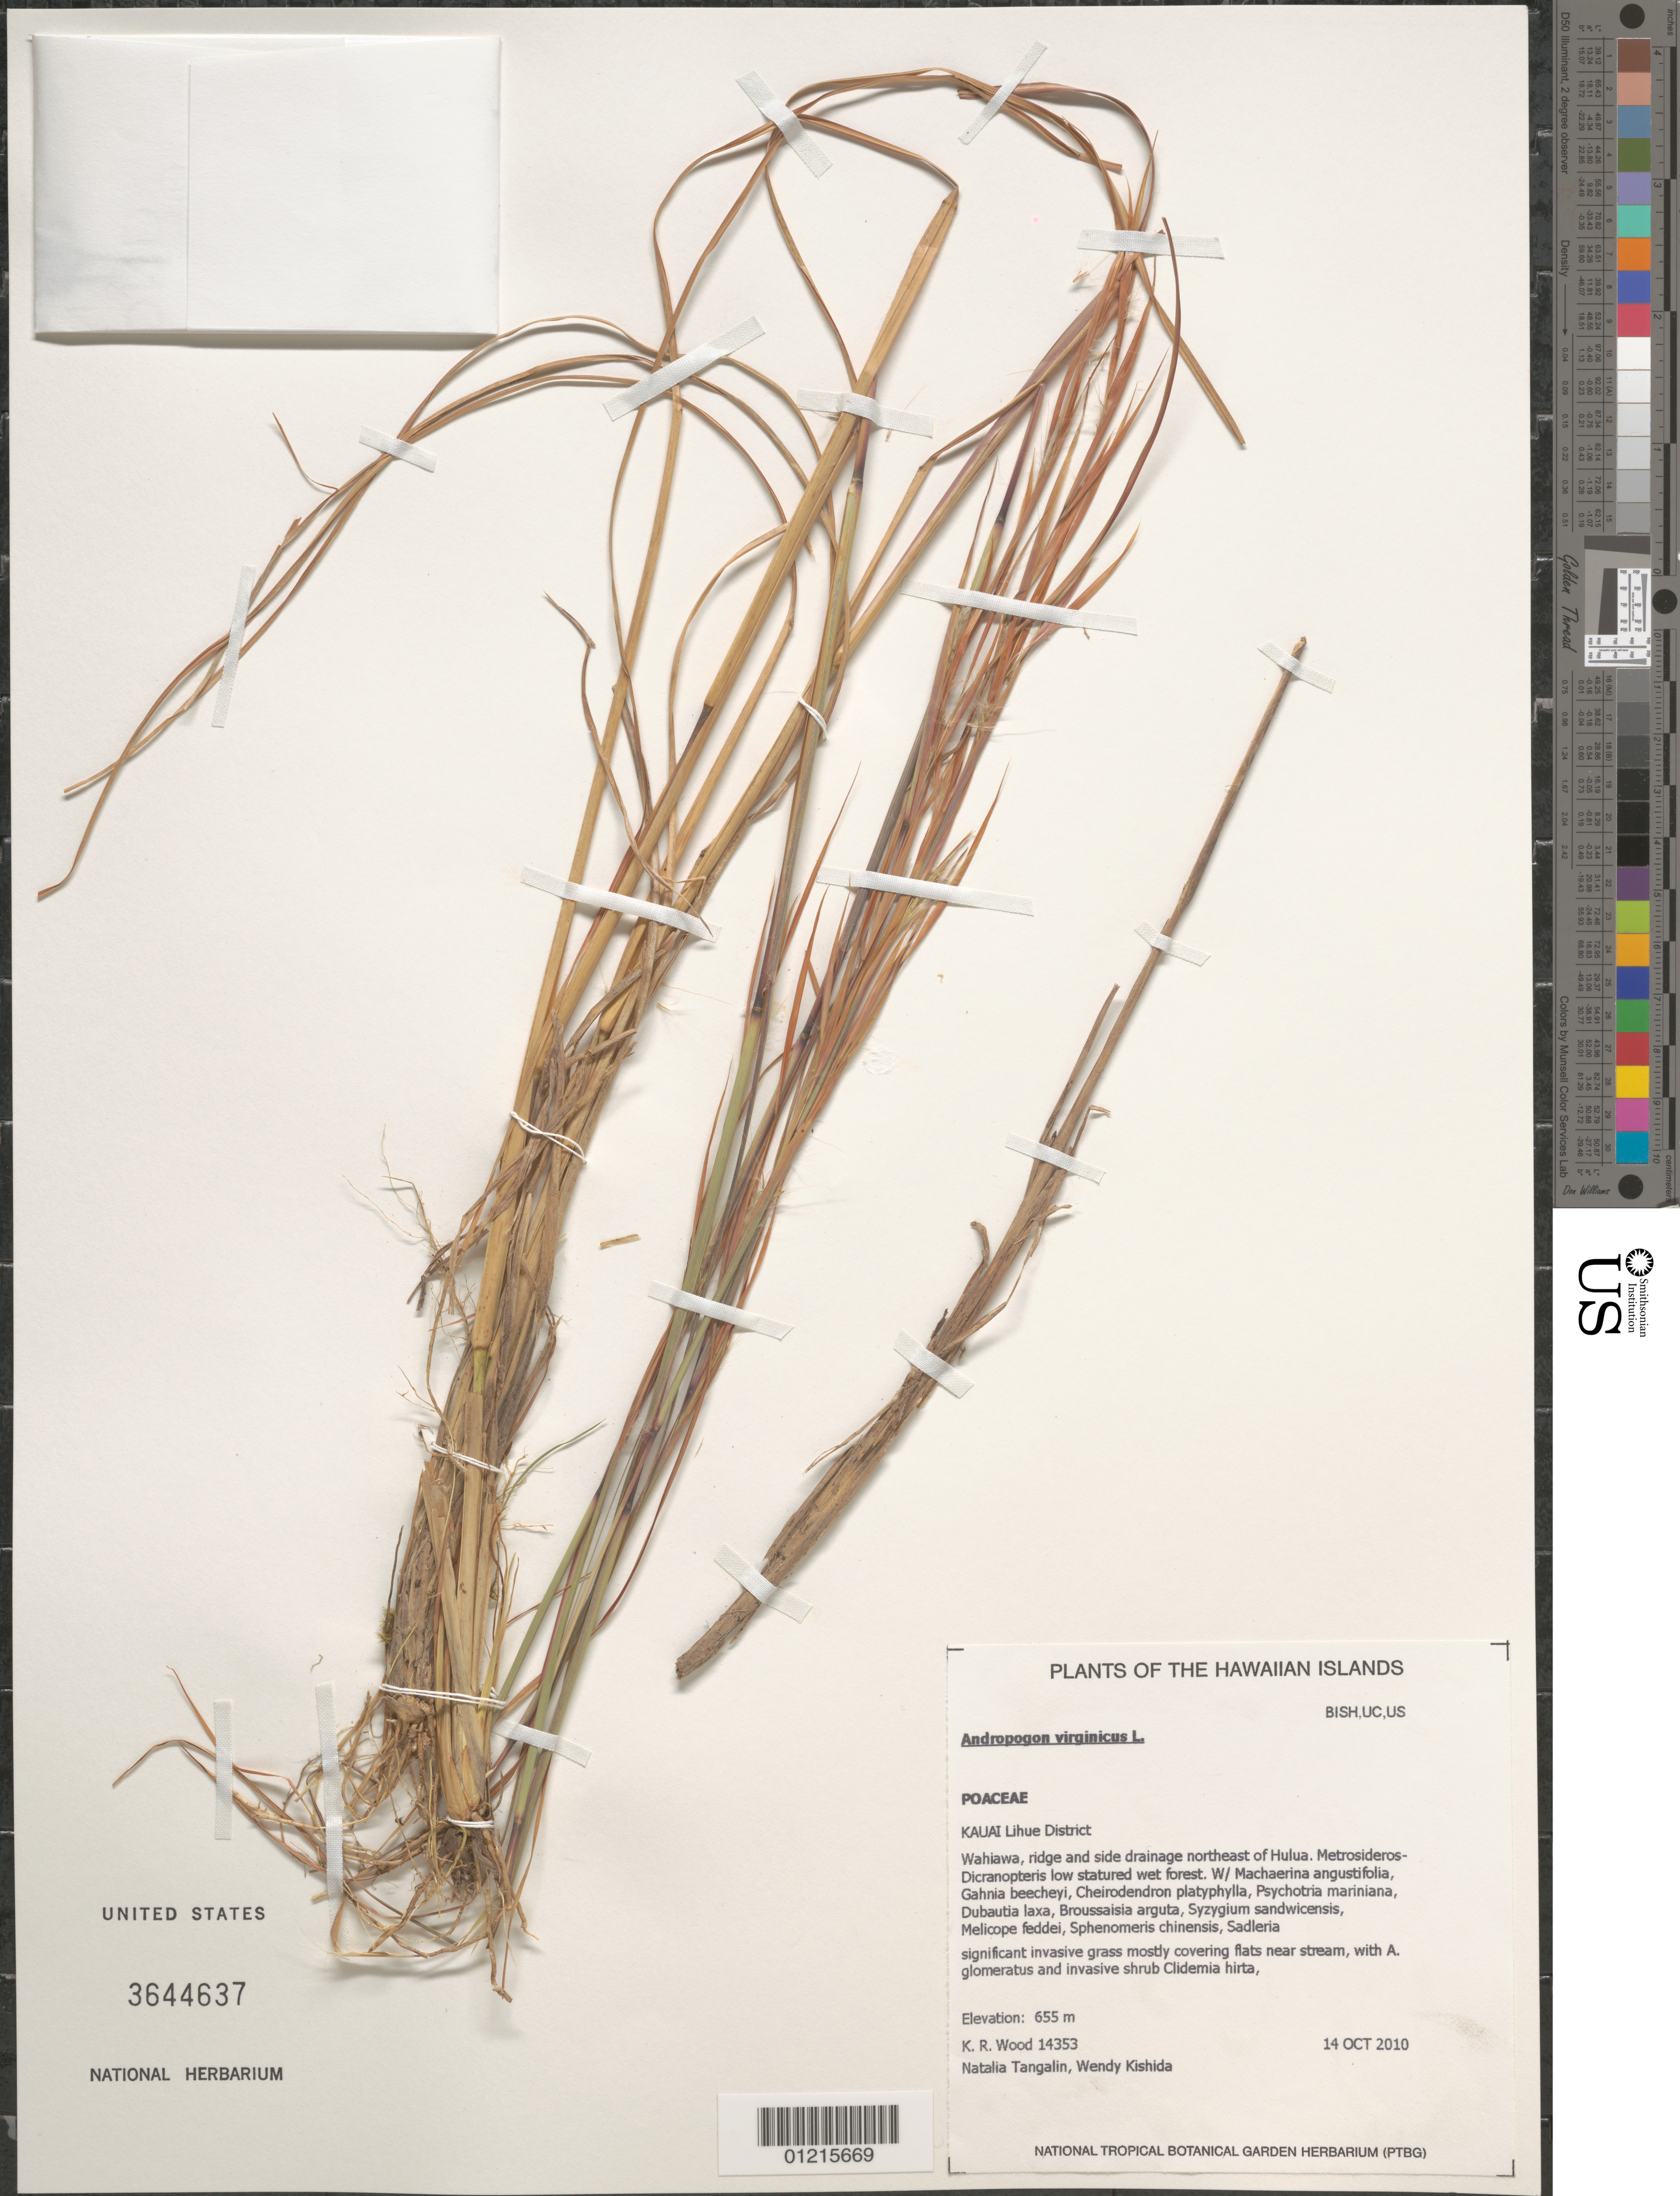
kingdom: Plantae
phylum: Tracheophyta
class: Liliopsida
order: Poales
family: Poaceae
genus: Andropogon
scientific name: Andropogon virginicus var. virginicus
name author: L.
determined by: Faccenda, K.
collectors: K. R. Wood, N. Tangalin & W. Kishida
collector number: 14353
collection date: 2010-10-14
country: United States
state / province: Hawaii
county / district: Kauai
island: Kaua'i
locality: Lihue District, Wahiawa, ridge and side drainage northeast of Hulua.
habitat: Wet forest.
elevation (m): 655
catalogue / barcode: US 3544637